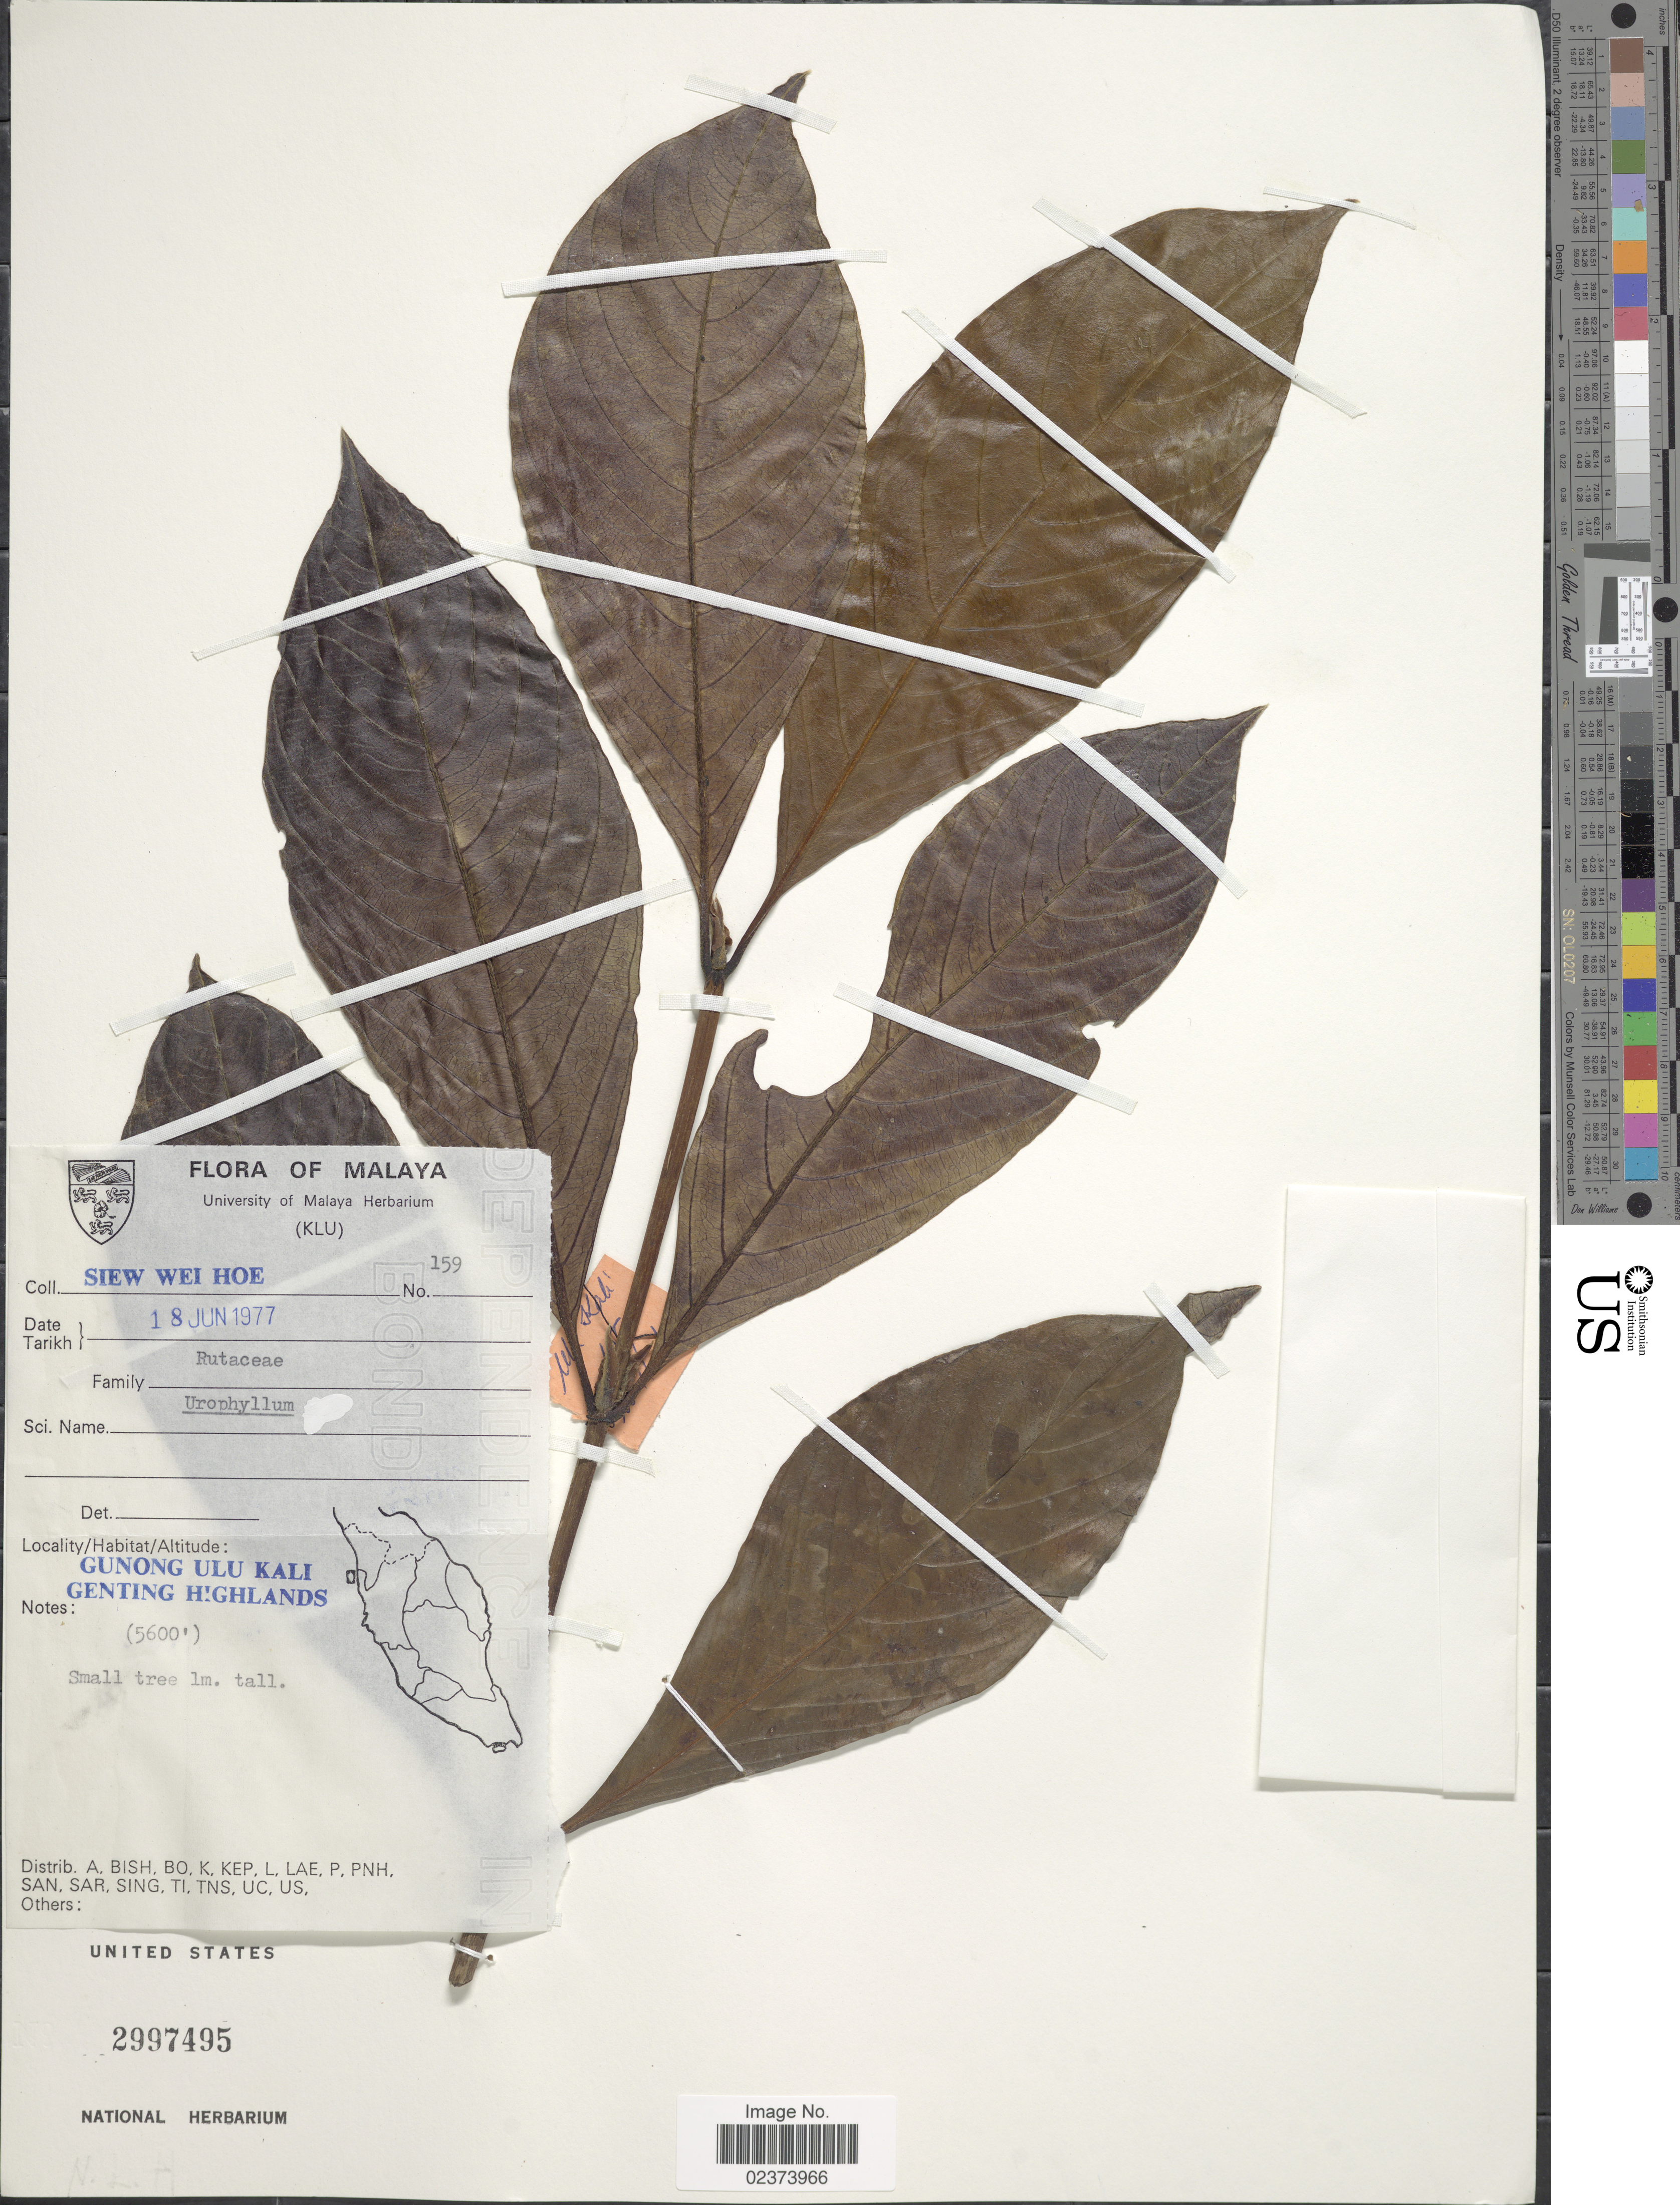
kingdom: Plantae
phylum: Tracheophyta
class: Magnoliopsida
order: Gentianales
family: Rubiaceae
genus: Urophyllum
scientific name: Urophyllum sp.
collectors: W. H. Siew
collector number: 159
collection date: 1977-06-18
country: Malaysia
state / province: Pahang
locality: Malaya, Gunong Ulu Kali, Genting Highlands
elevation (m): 1707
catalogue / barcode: US 2997495